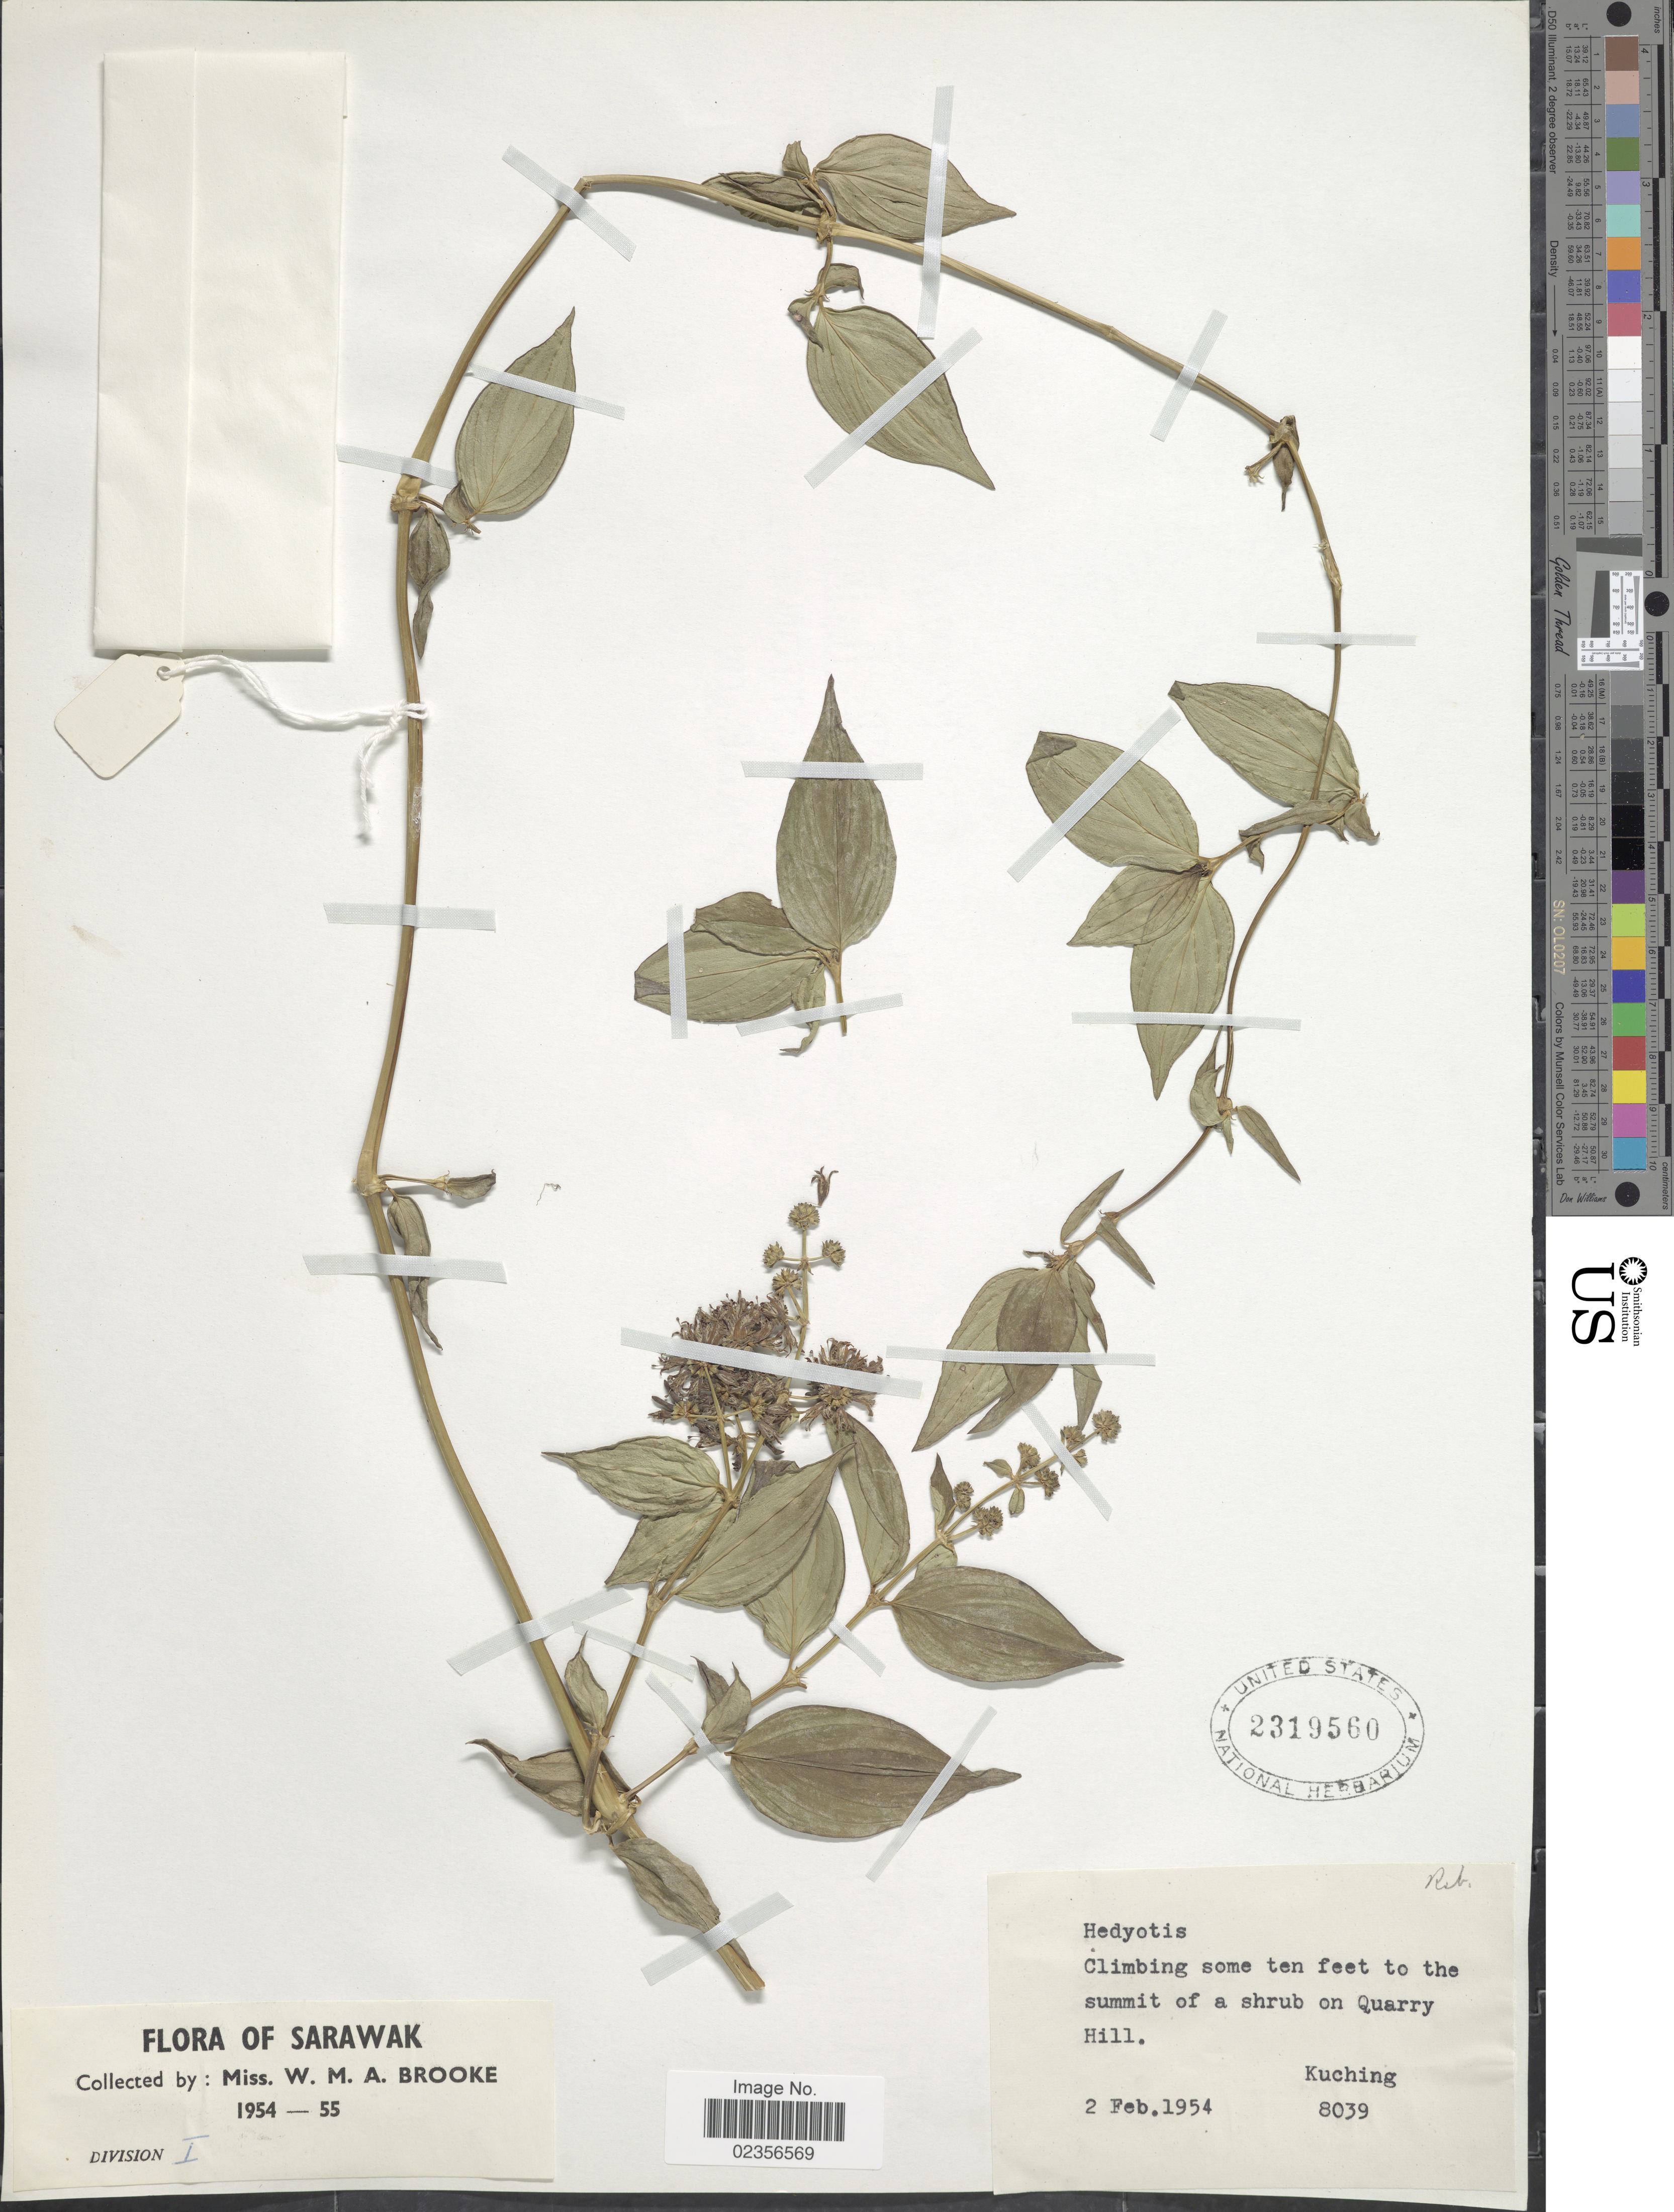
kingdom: Plantae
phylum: Tracheophyta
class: Magnoliopsida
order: Gentianales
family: Rubiaceae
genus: Hedyotis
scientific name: Hedyotis sp.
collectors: W. Brooke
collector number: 8039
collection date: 1954-02-02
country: Malaysia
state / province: Sarawak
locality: Division 1. Quarry Hill. Kuching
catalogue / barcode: US 2319560